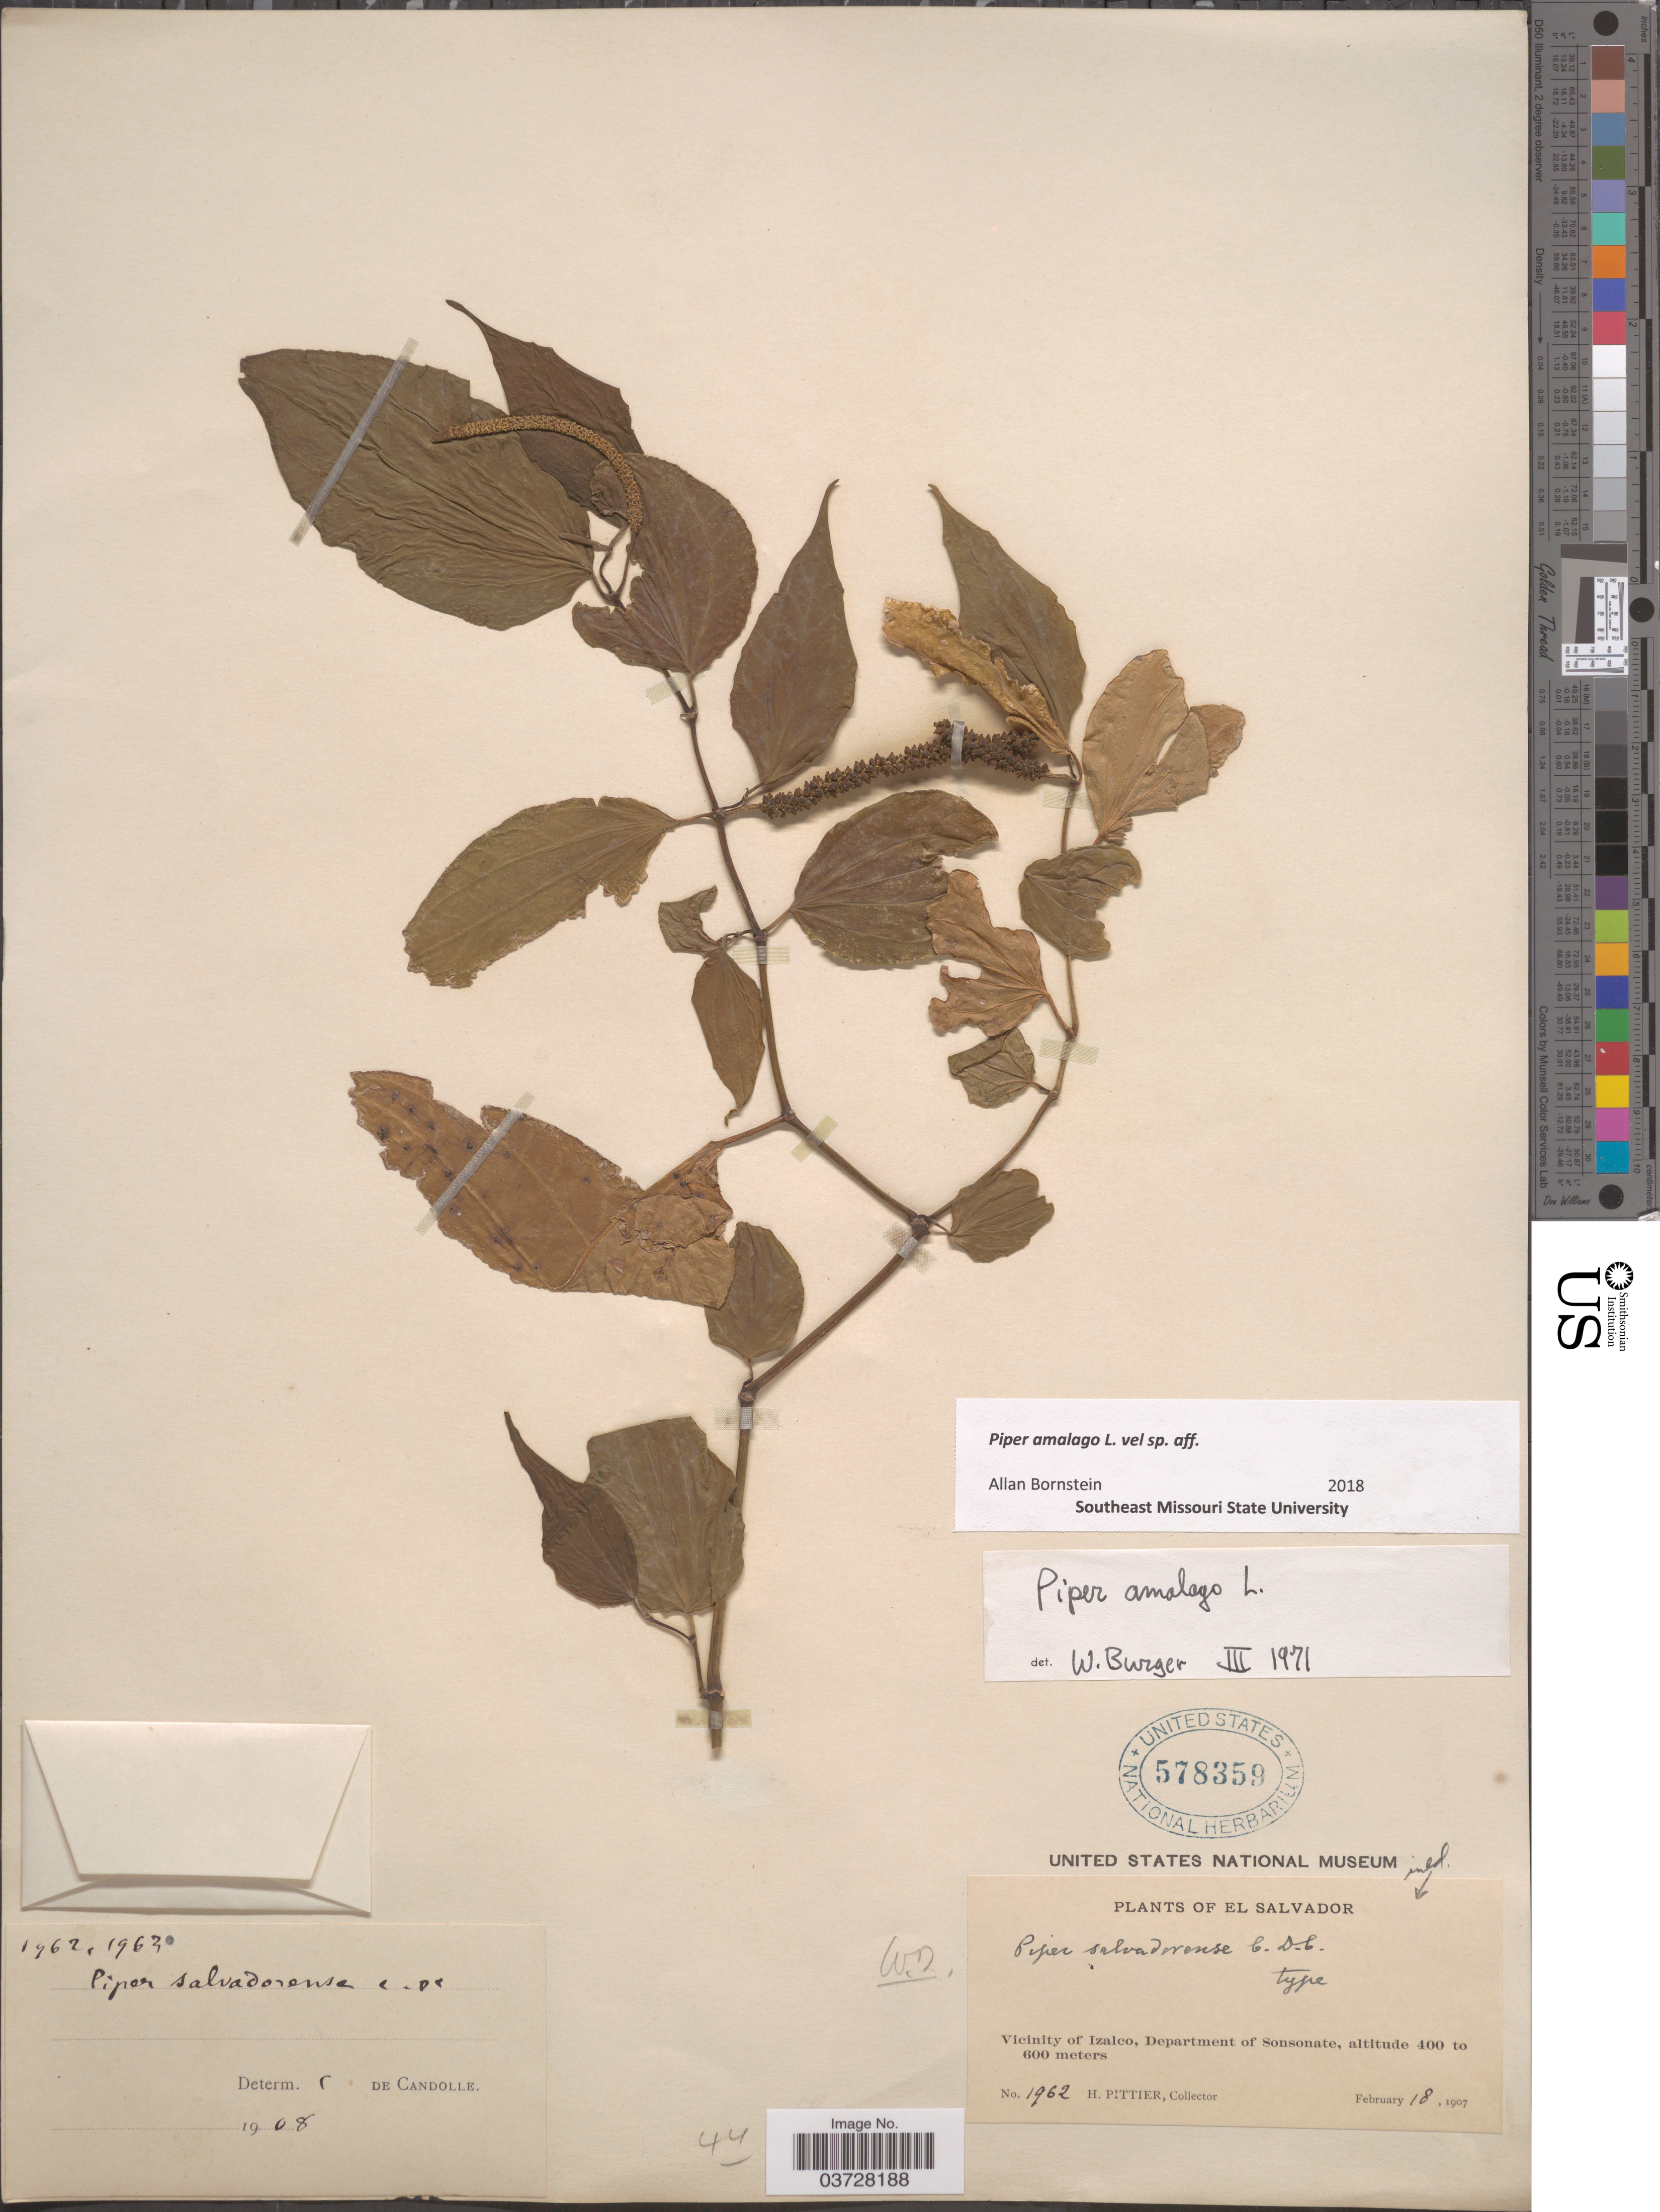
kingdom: Plantae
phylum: Tracheophyta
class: Magnoliopsida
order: Piperales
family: Piperaceae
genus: Piper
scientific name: Piper amalago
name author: L.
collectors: H. F. Pittier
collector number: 1962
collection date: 1907-02-18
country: El Salvador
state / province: Sonsonate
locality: Vicinity of Izalco, Department of Sonsonate.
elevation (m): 400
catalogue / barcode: US 578359